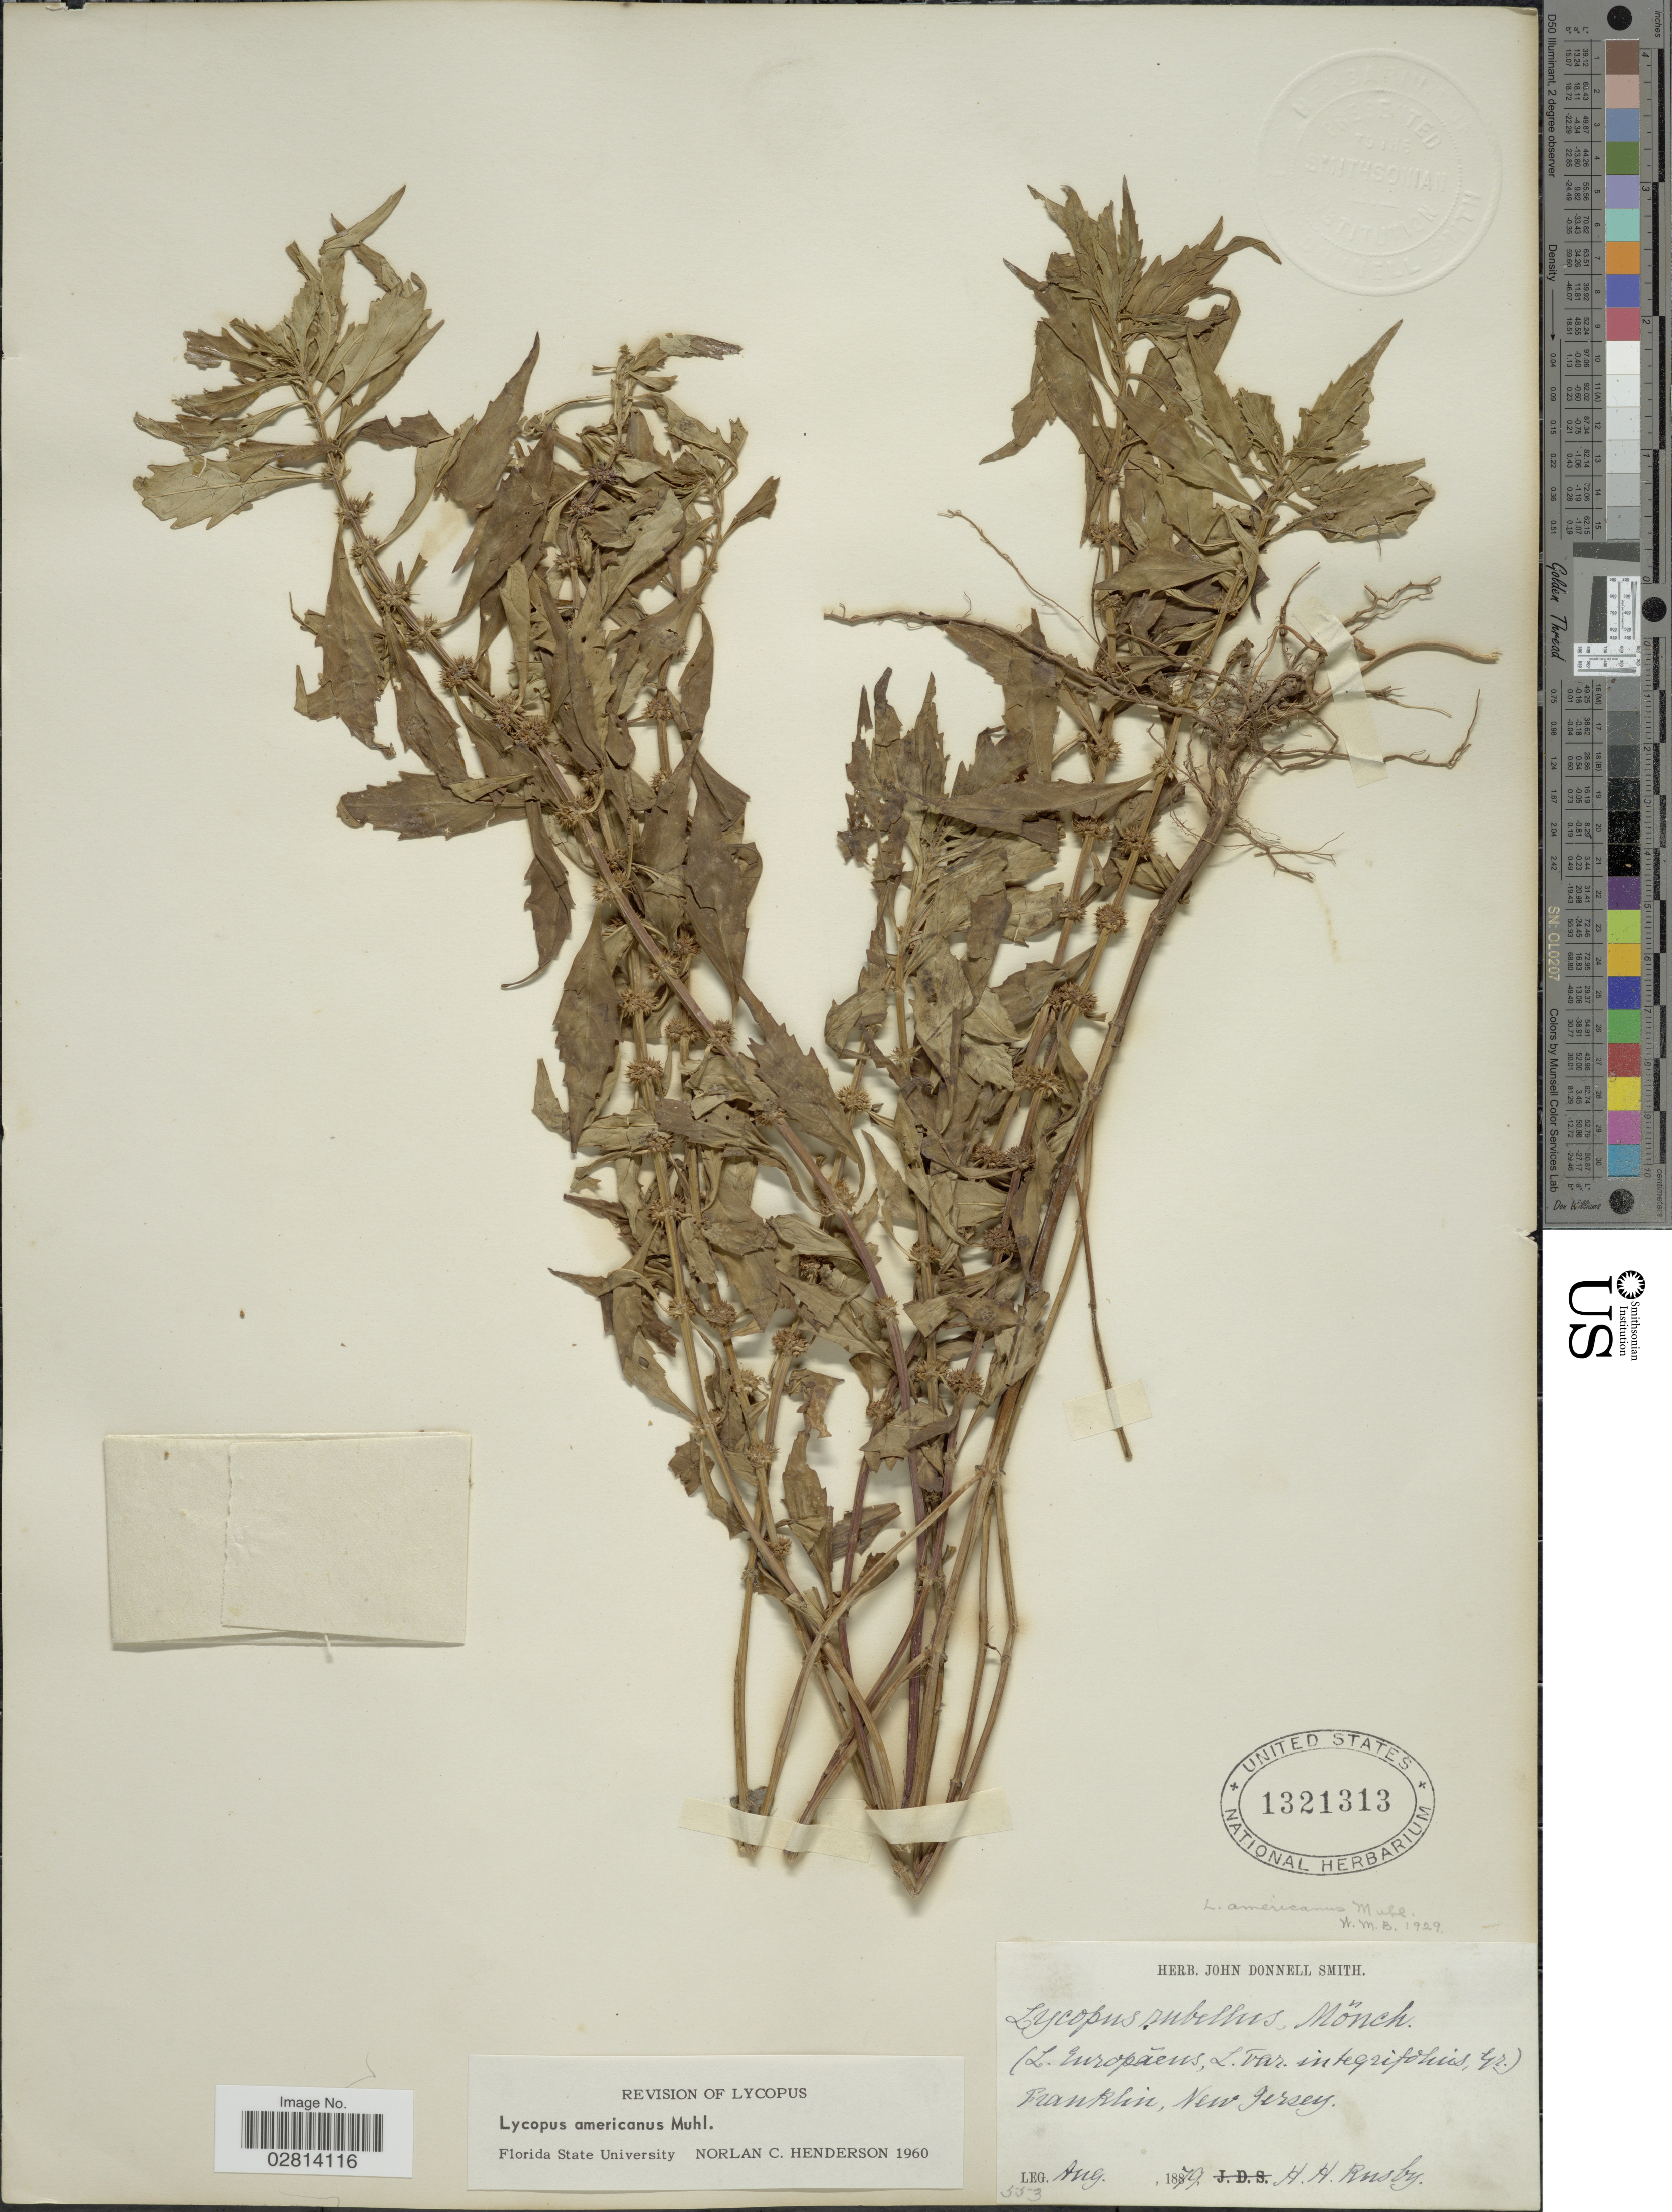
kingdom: Plantae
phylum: Tracheophyta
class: Magnoliopsida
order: Lamiales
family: Lamiaceae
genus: Lycopus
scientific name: Lycopus americanus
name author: Muhl. ex W.P.C. Barton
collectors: H. H. Rusby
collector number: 553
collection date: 1879-08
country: United States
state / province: New Jersey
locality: Franklin, New Jersey.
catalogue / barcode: US 1321313